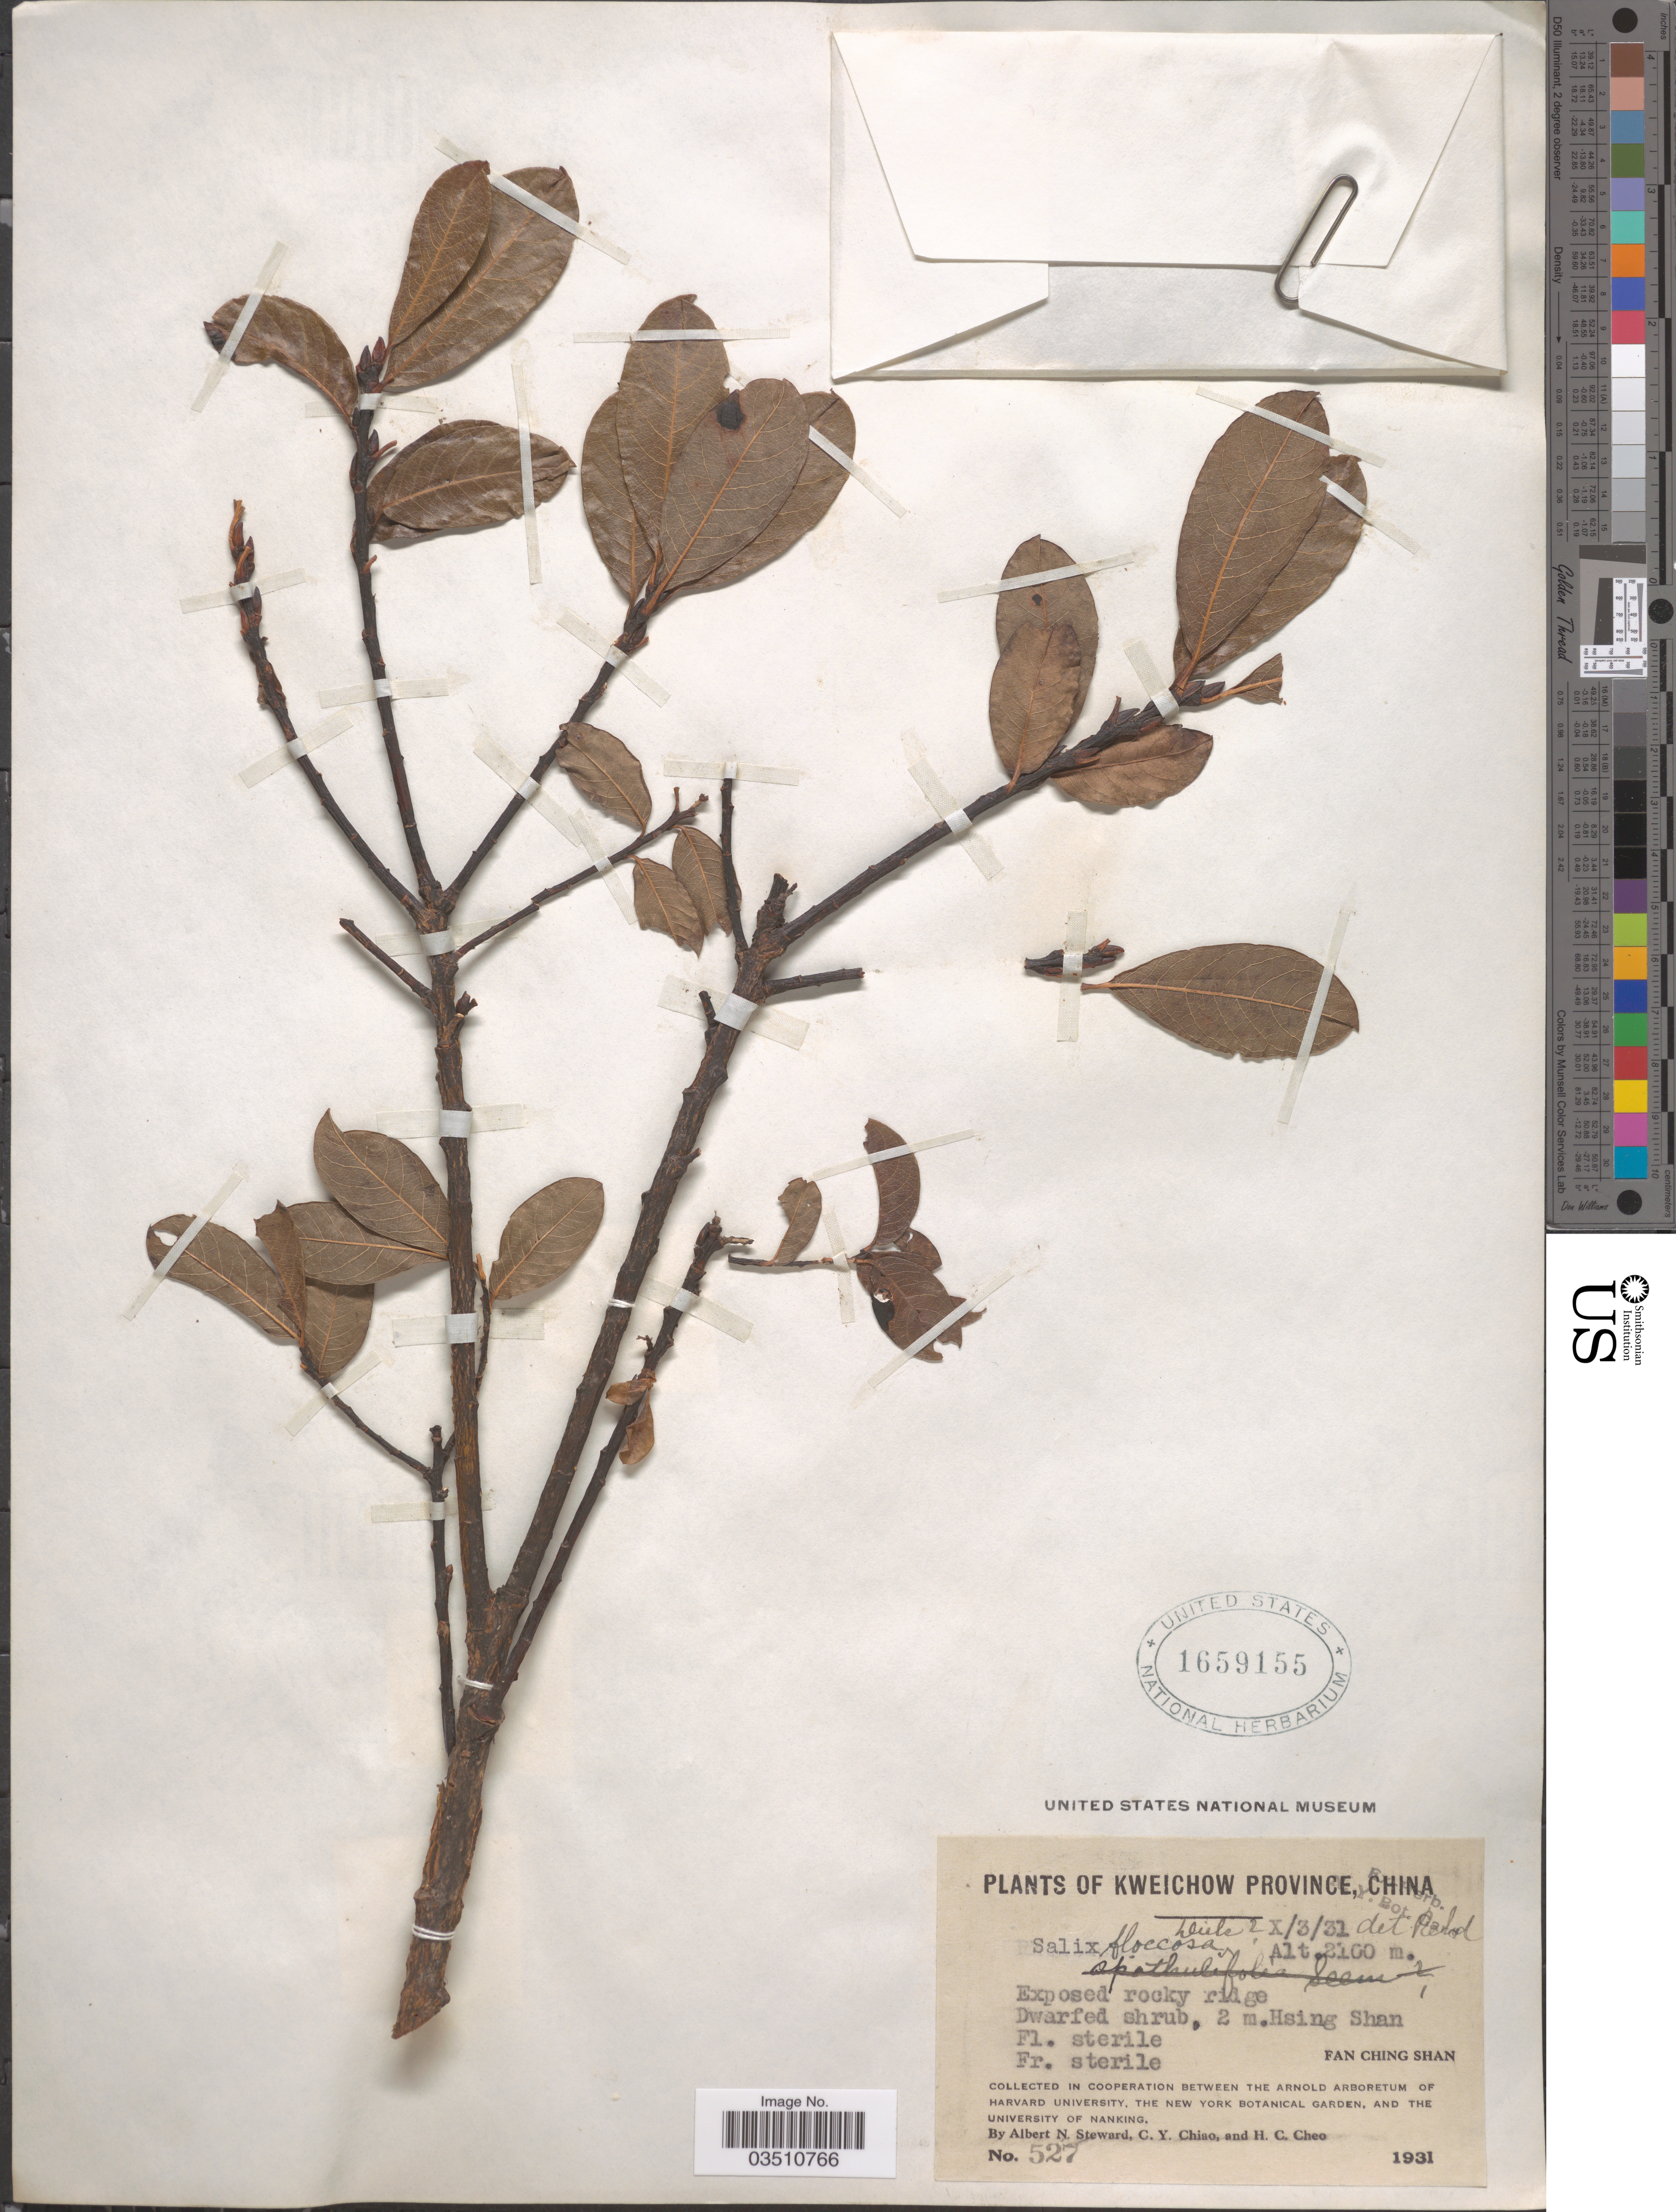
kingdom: Plantae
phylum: Tracheophyta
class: Magnoliopsida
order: Malpighiales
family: Salicaceae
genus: Salix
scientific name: Salix floccosa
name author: Burkill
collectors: A. N. Steward, C. Y. Chiao & H. Cheo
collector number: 527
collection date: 1931-10-03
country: China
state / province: Guizhou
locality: Kweichow Province. Hsing Shan. Fan Ching Shan.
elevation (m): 2100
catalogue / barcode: US 1659155